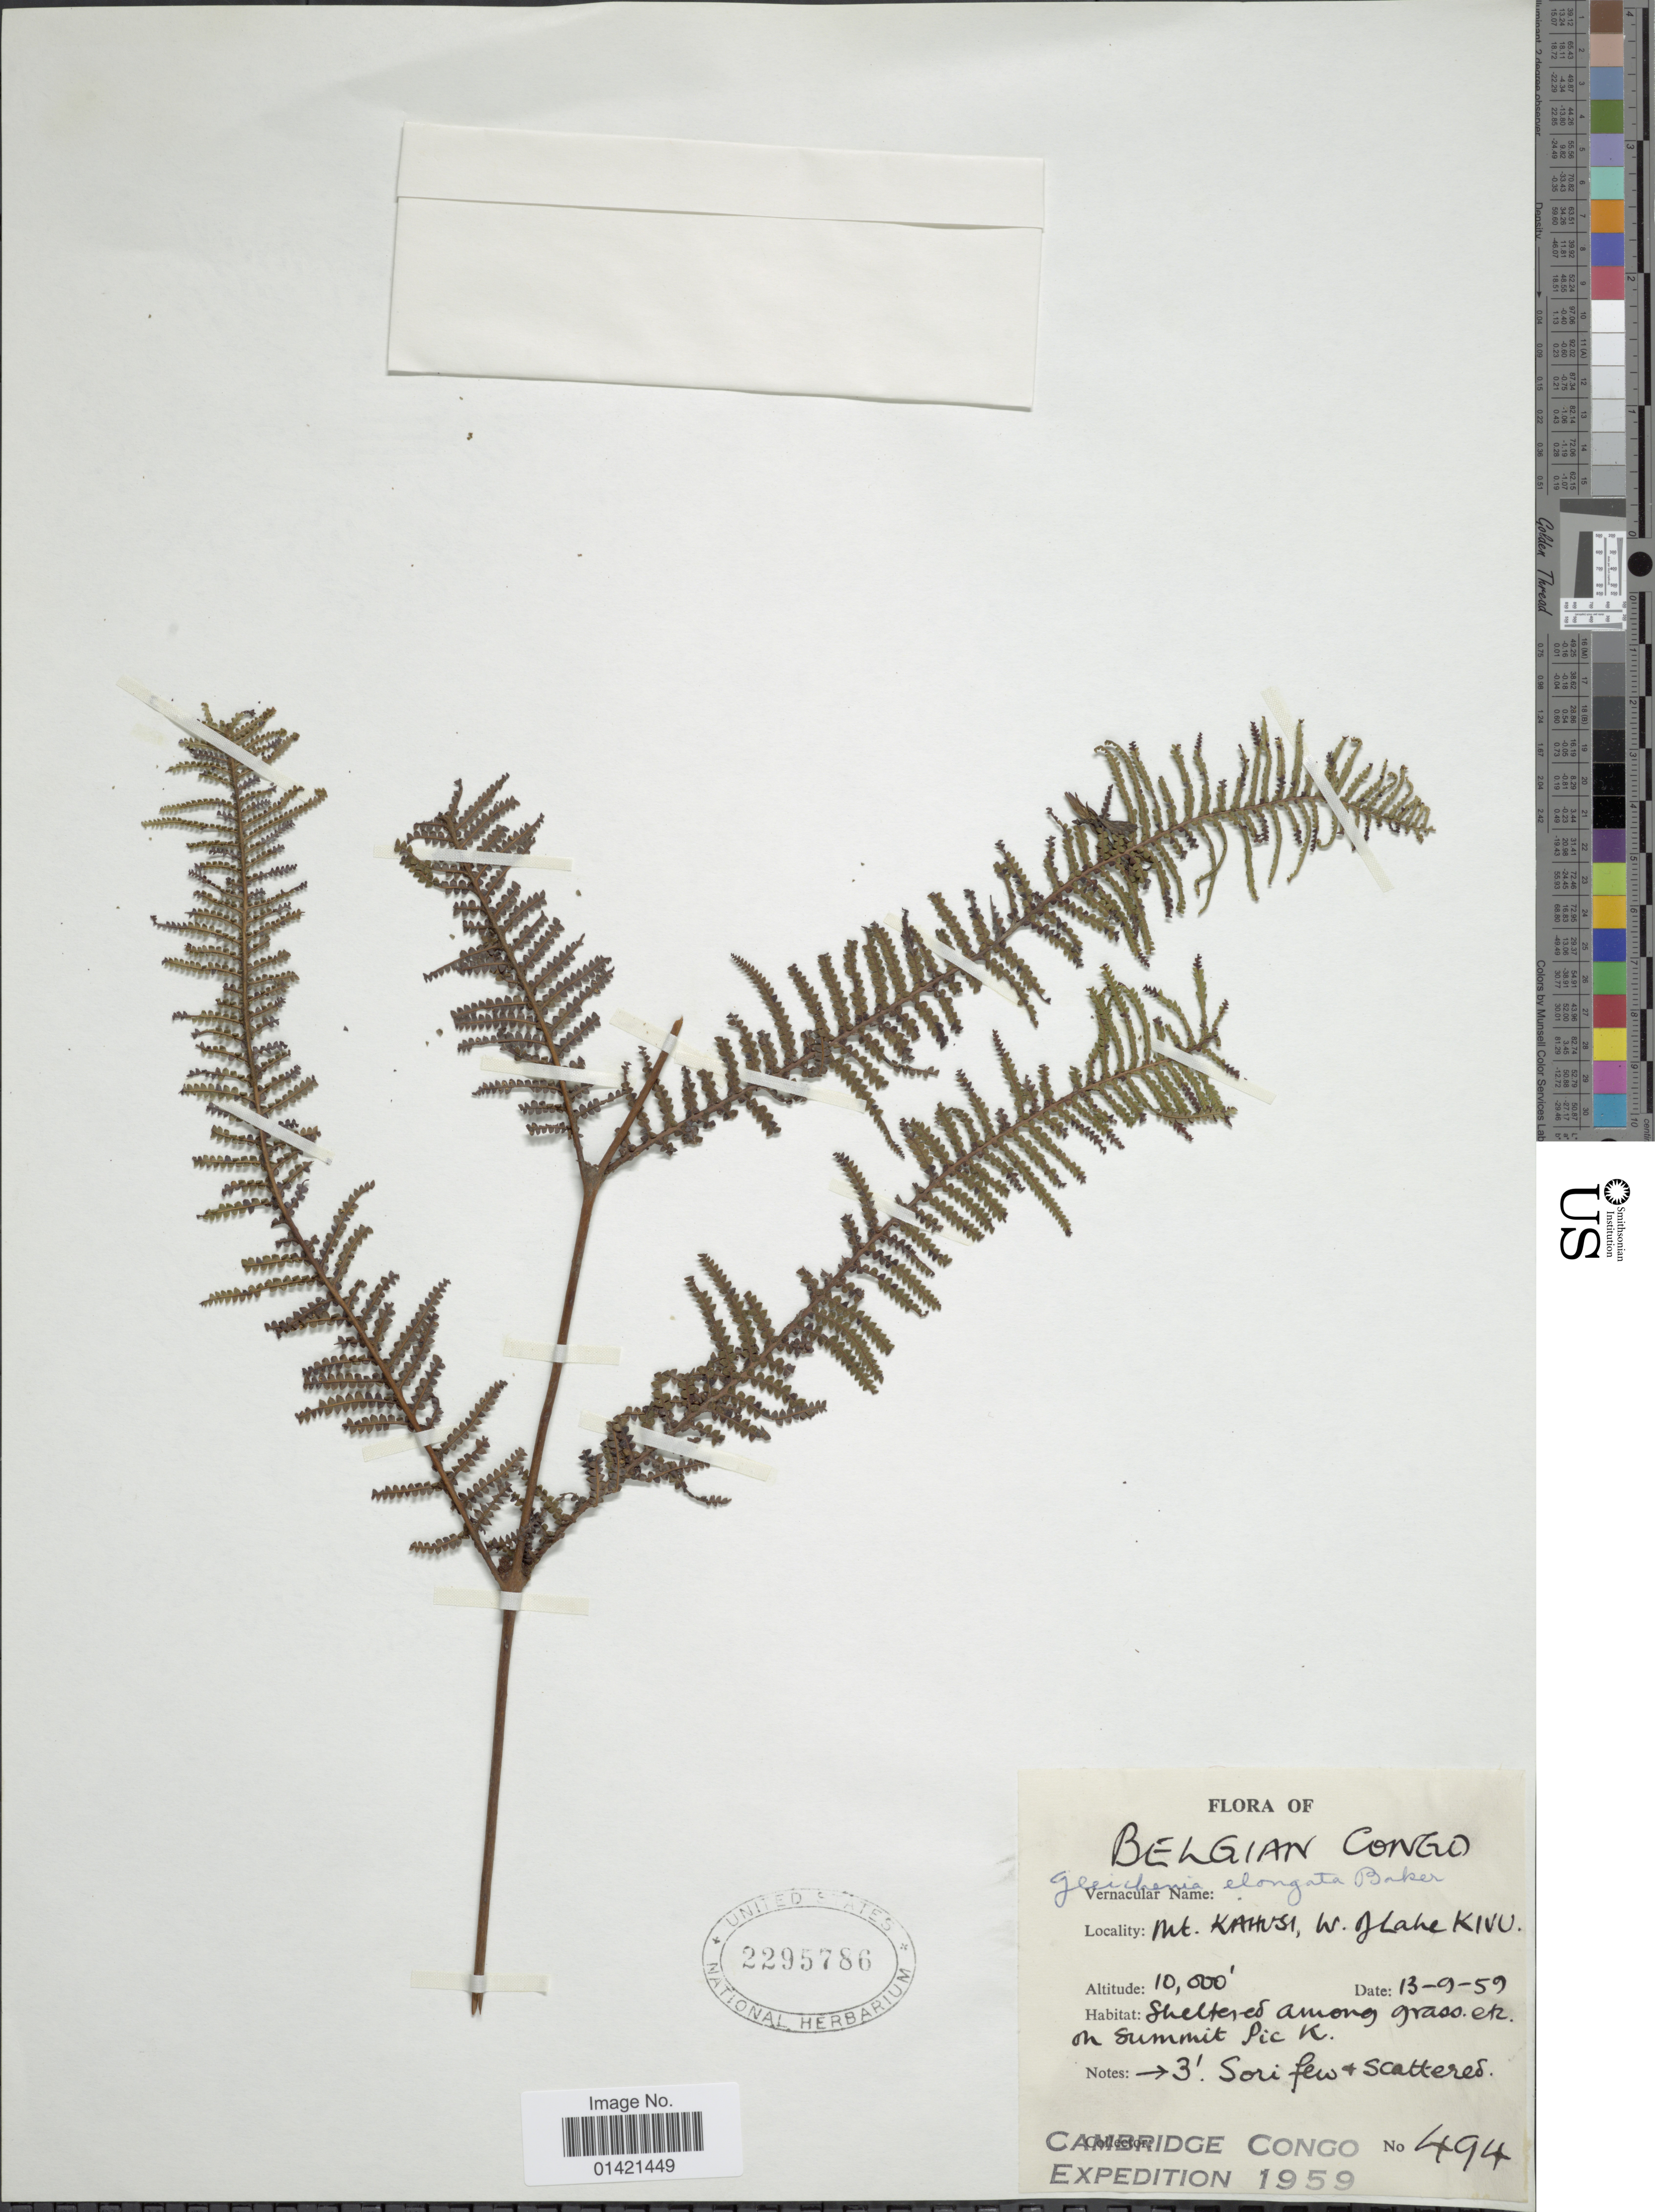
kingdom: Plantae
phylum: Tracheophyta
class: Polypodiopsida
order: Gleicheniales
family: Gleicheniaceae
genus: Gleichenia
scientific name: Gleichenia elongata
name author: Baker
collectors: Cambridge Congo Expedition 1959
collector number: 494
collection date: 1959-09-13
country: Congo, Democratic Republic of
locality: Belgian Congo. Mt. Kahusi, W. of lake Kivu. Cambridge Congo.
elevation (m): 3048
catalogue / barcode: US 2295786